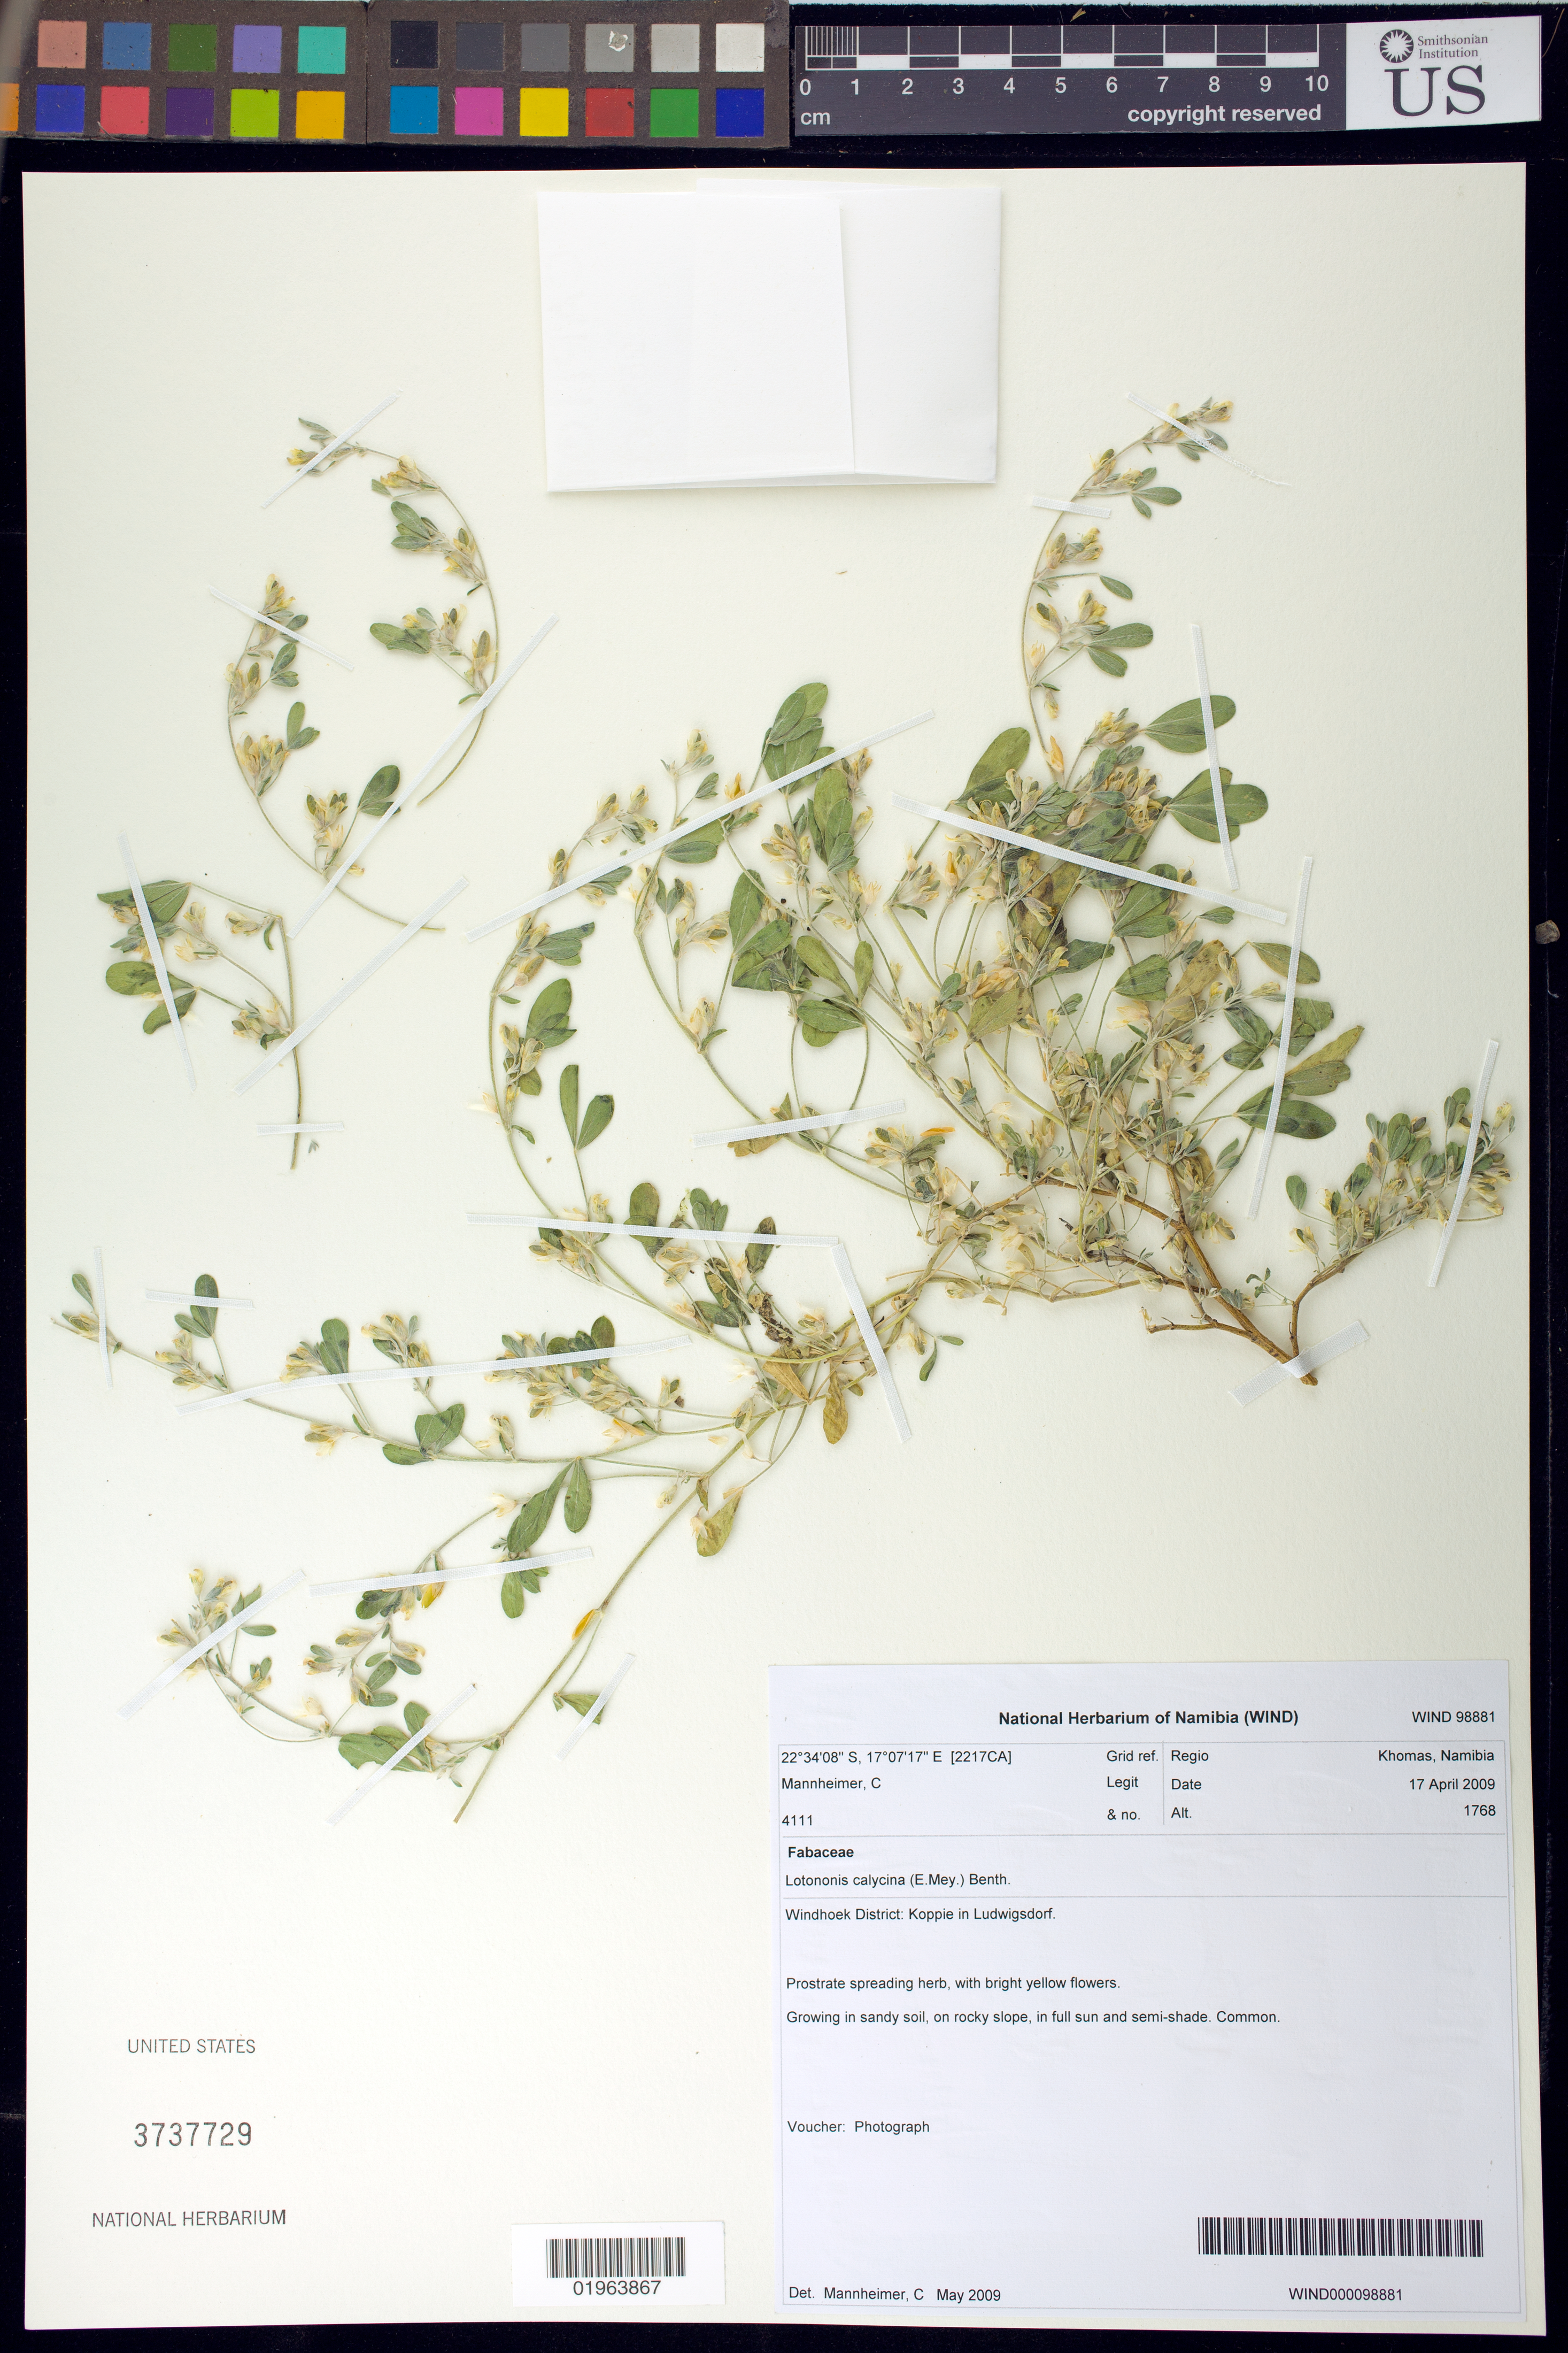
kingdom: Plantae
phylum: Tracheophyta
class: Magnoliopsida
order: Fabales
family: Fabaceae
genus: Lotononis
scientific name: Lotononis calycina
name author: (E. Mey.) Benth.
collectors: C. A. Mannheimer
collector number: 4111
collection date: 2009-04-17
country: Namibia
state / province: Khomas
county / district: Windhoek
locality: Koppie in Ludwigsdorf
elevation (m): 1768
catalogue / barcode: US 3737729